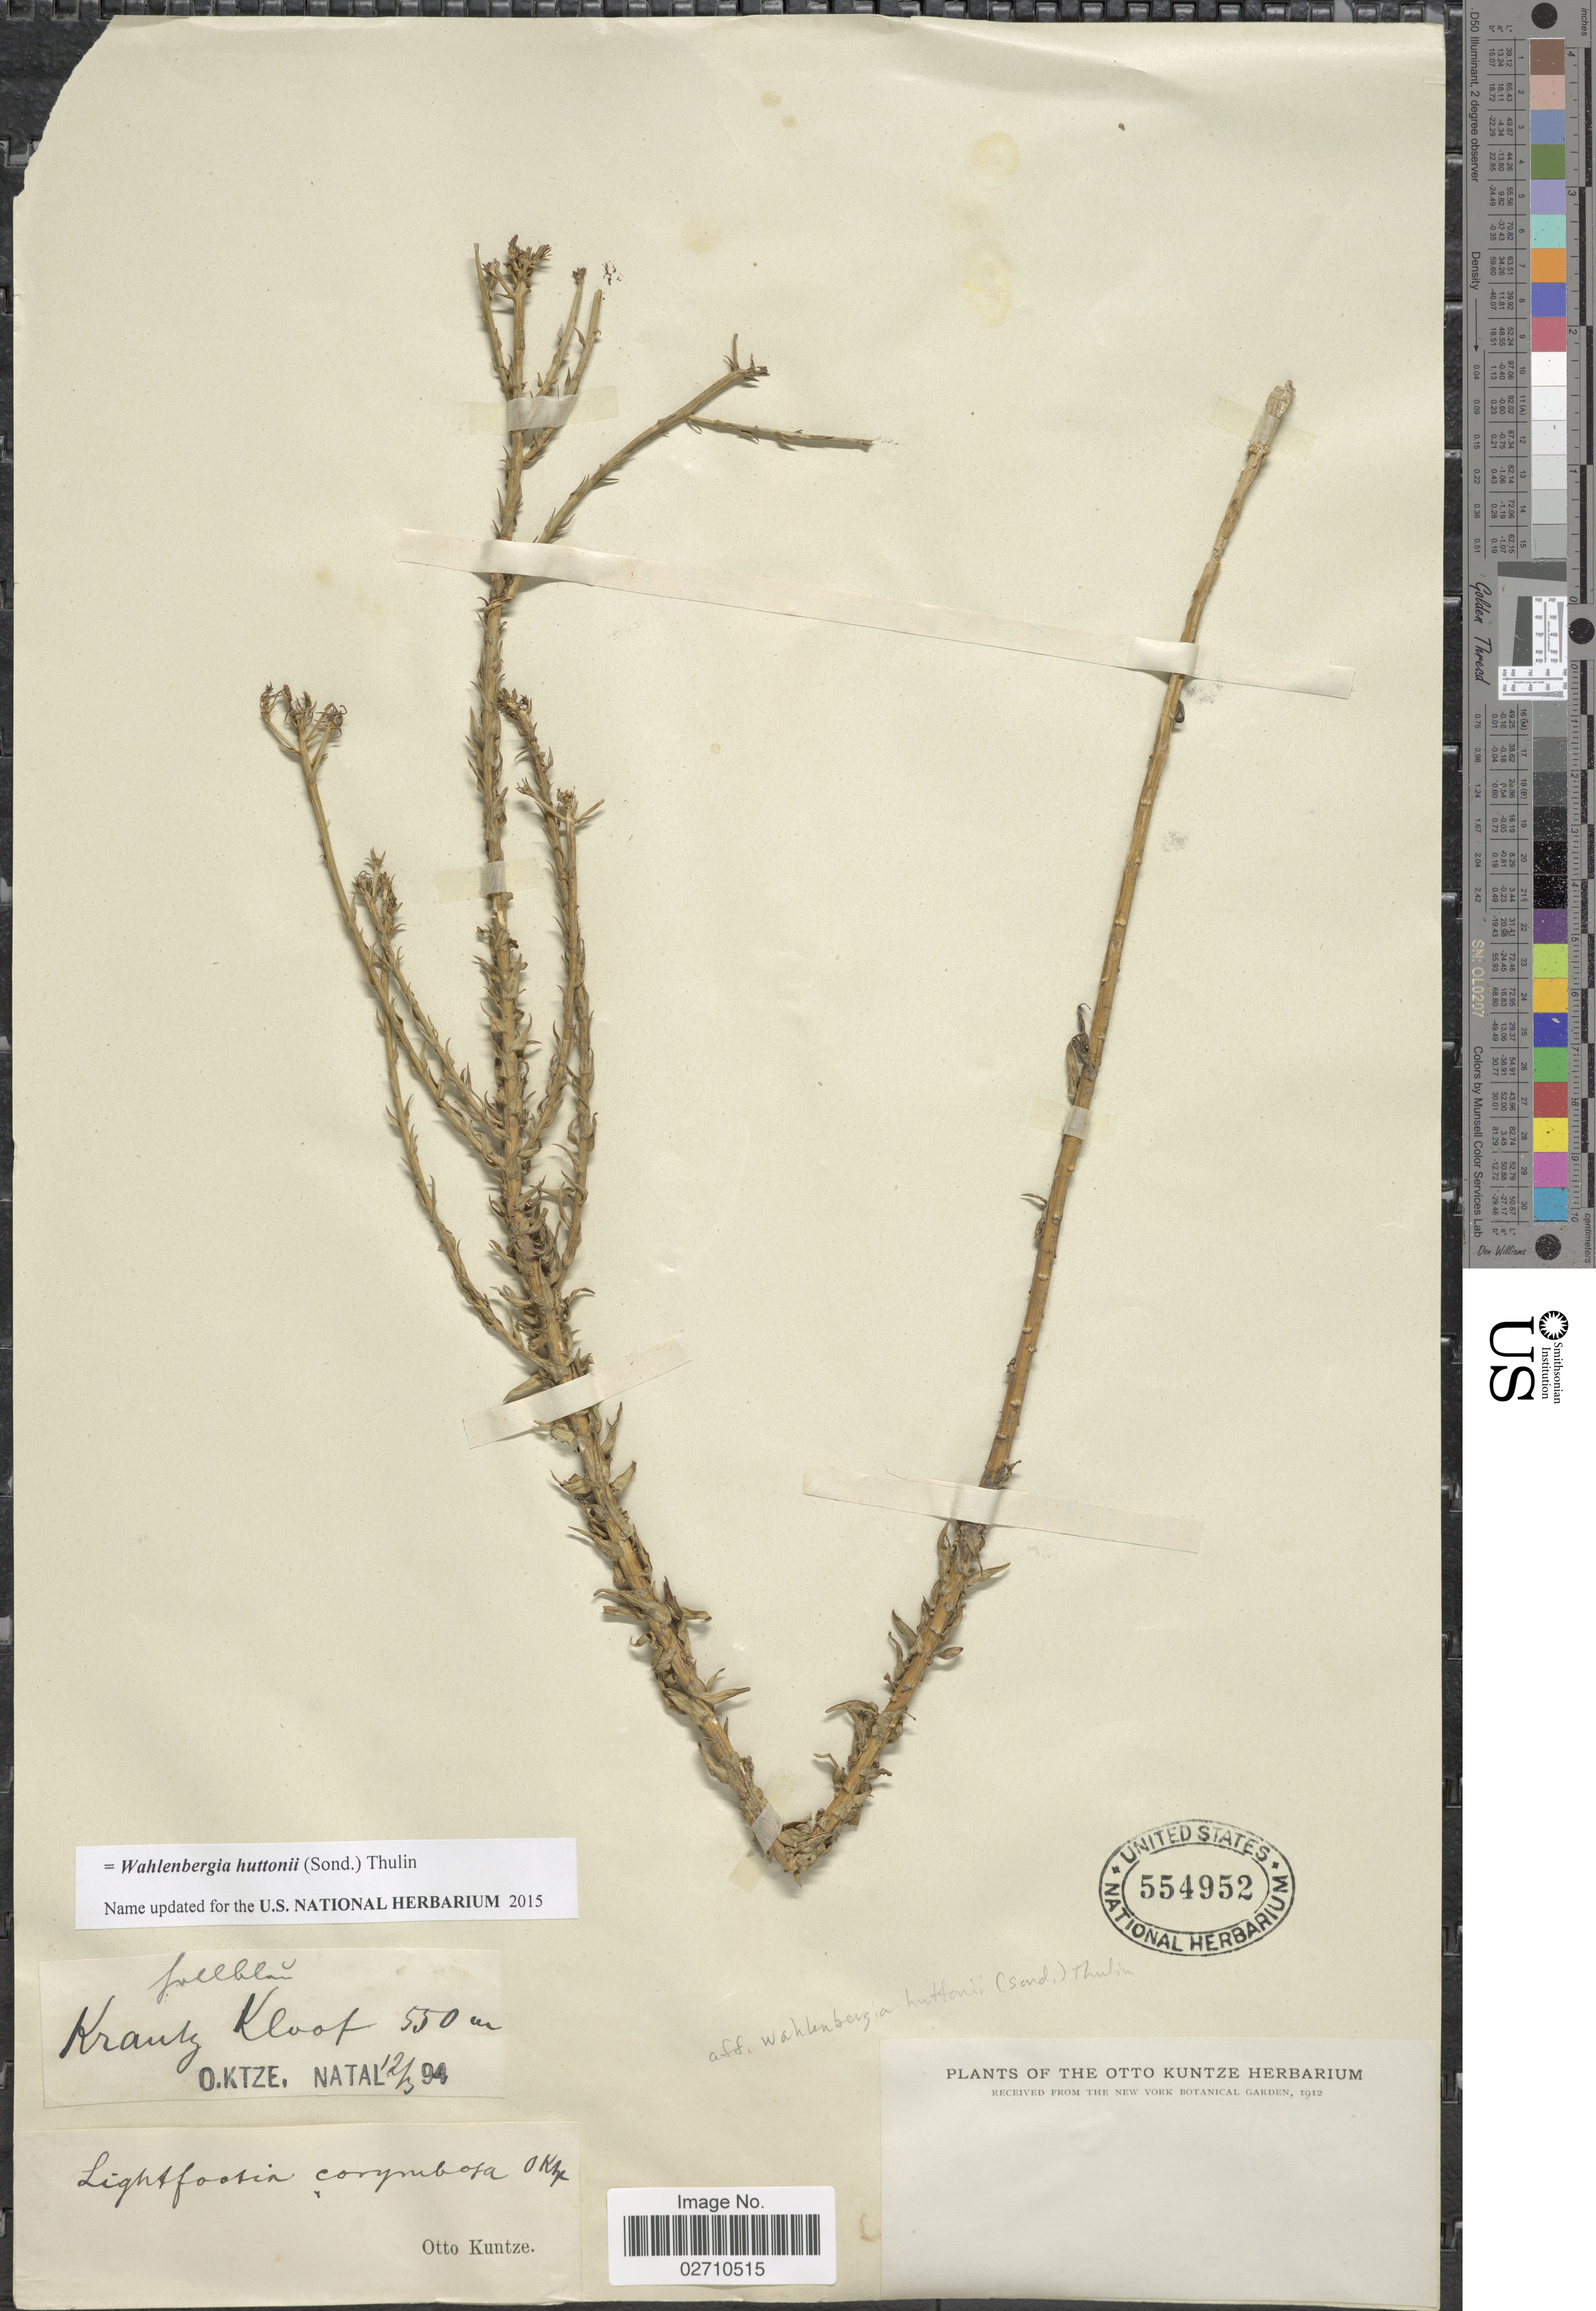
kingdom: Plantae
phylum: Tracheophyta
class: Magnoliopsida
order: Asterales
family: Campanulaceae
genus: Wahlenbergia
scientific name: Wahlenbergia huttonii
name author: (Sond.) Thulin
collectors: C.E.O. Kuntze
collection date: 1894-03-12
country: South Africa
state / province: KwaZulu-Natal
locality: Krantz Kloof. Natal.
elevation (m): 550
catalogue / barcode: US 554952